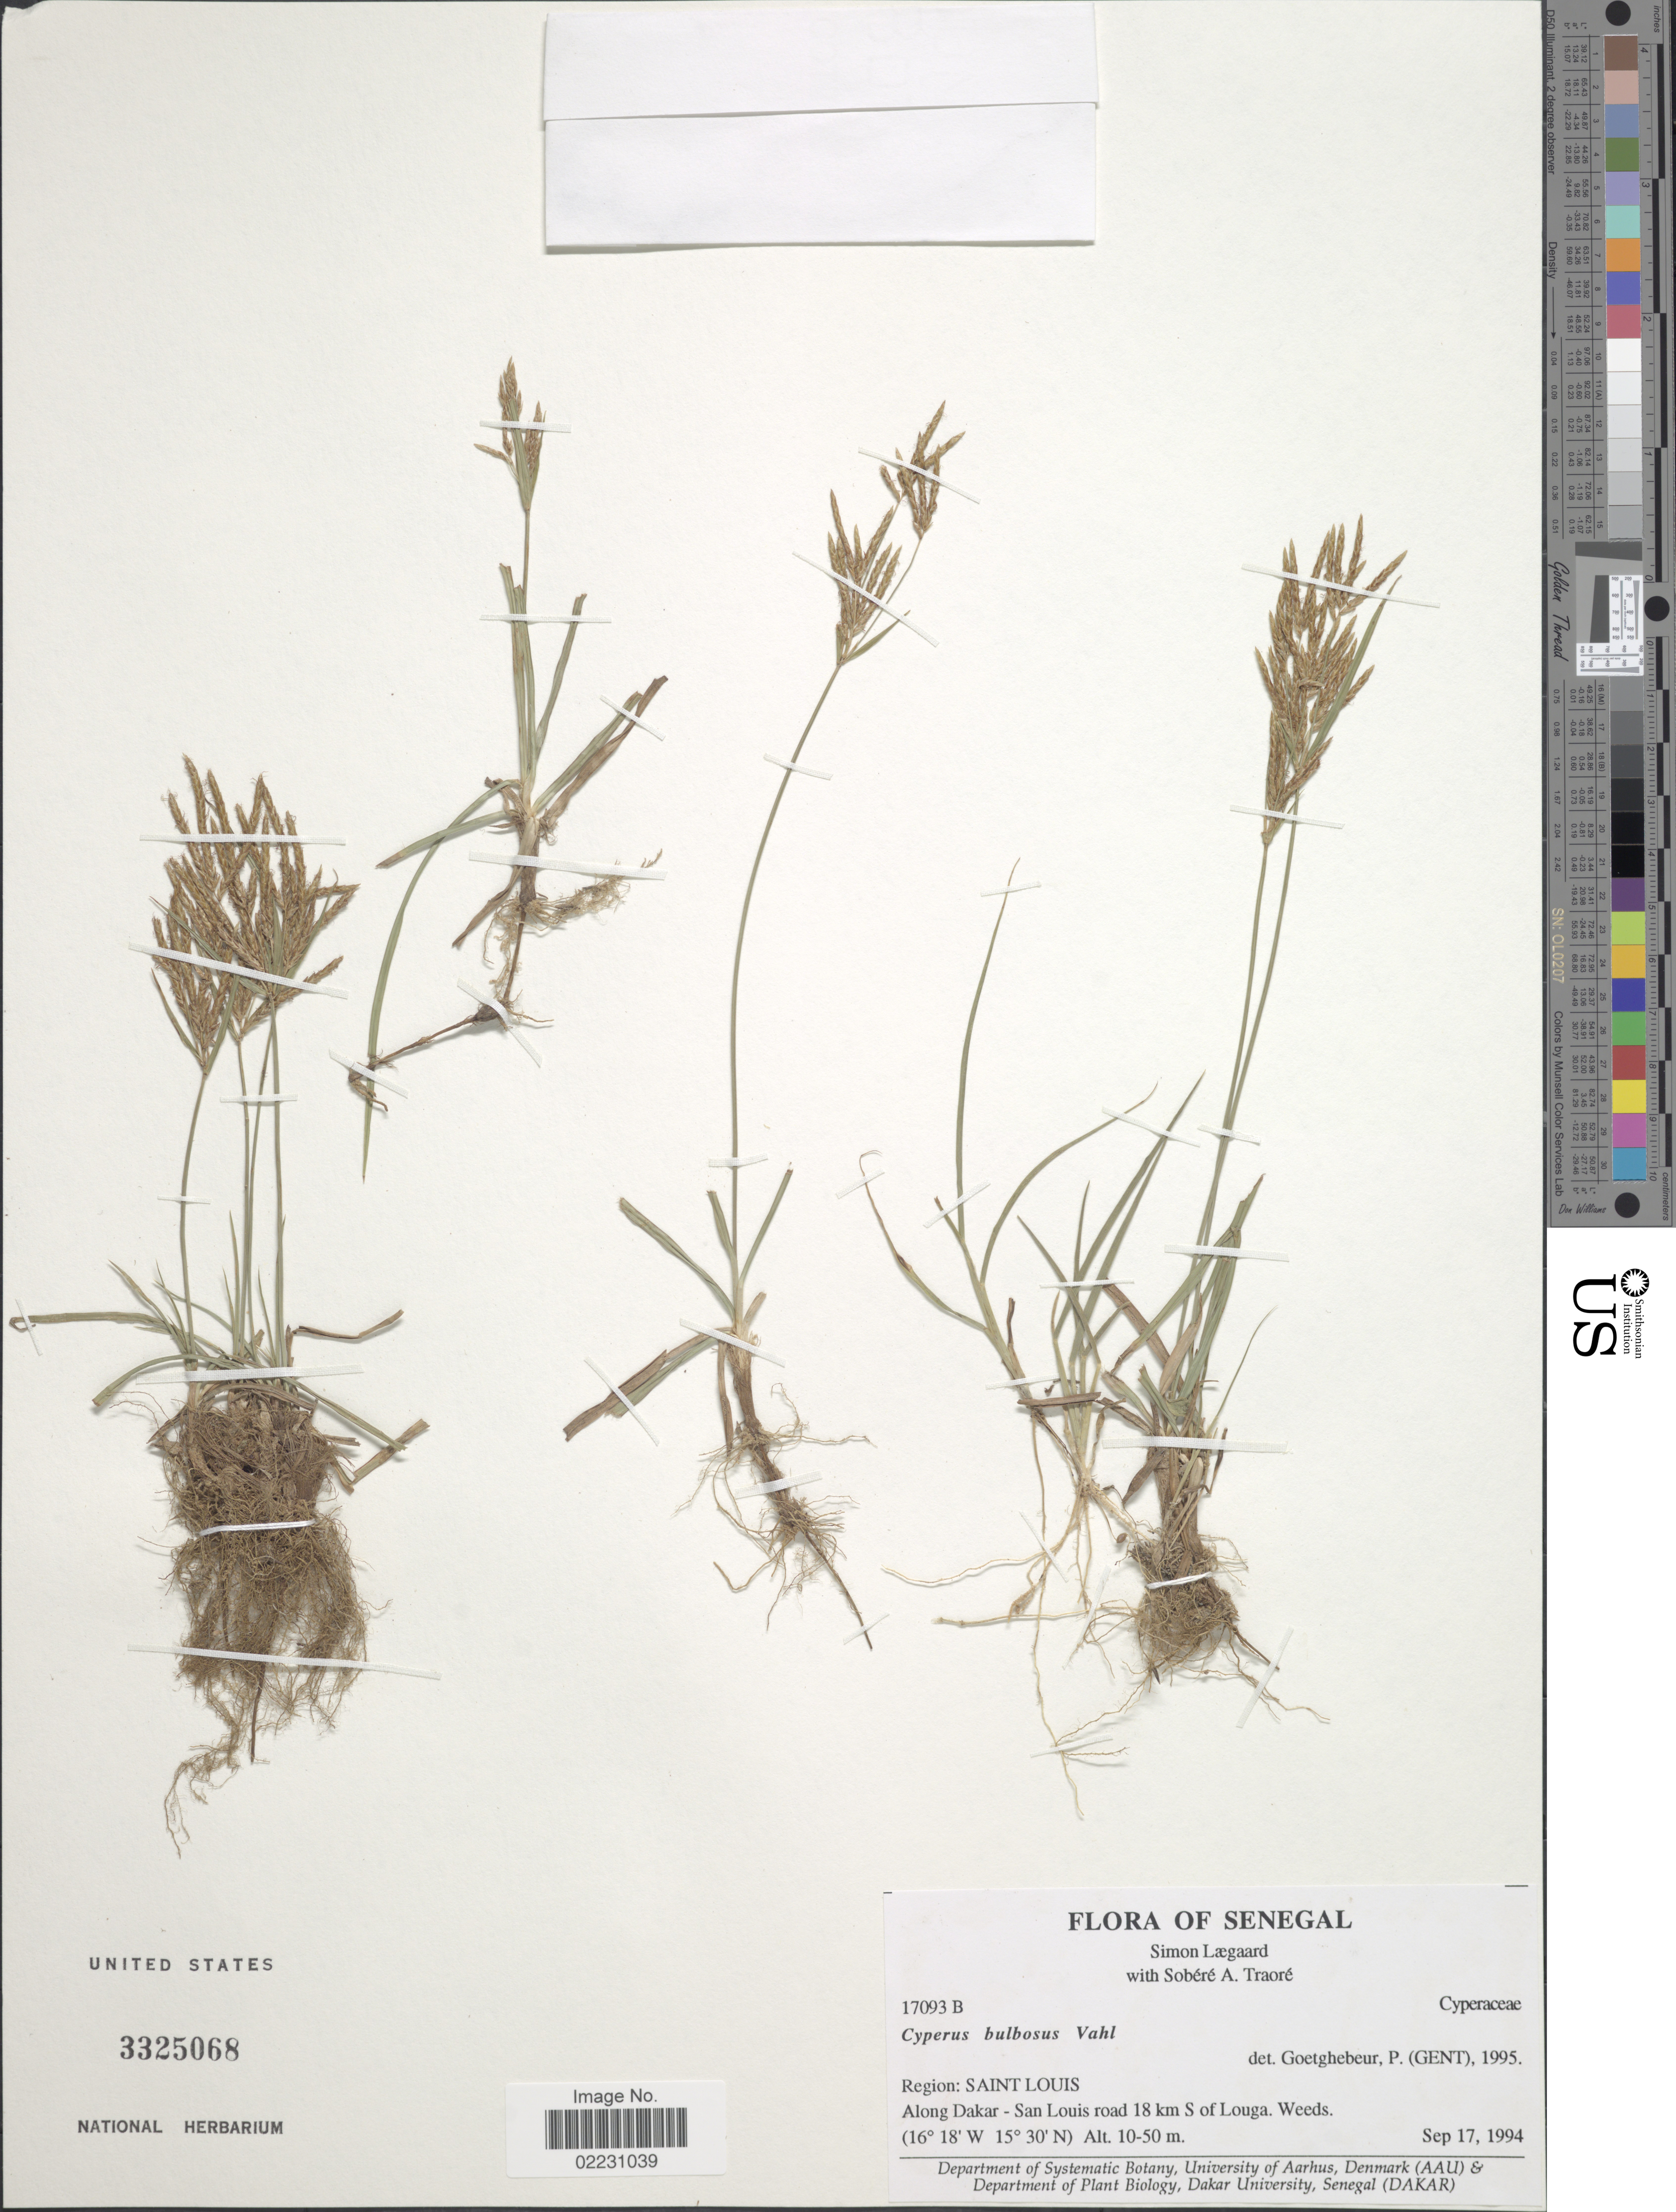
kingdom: Plantae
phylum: Tracheophyta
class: Liliopsida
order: Poales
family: Cyperaceae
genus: Cyperus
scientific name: Cyperus bulbosus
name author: Vahl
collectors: S. Lægaard & S. Traore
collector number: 17093B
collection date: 1994-09-17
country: Senegal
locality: Senegal. Region: Saint Louis. Along Dakar - San Louis road 18 km S of Louga.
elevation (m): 10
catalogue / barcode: US 3325068